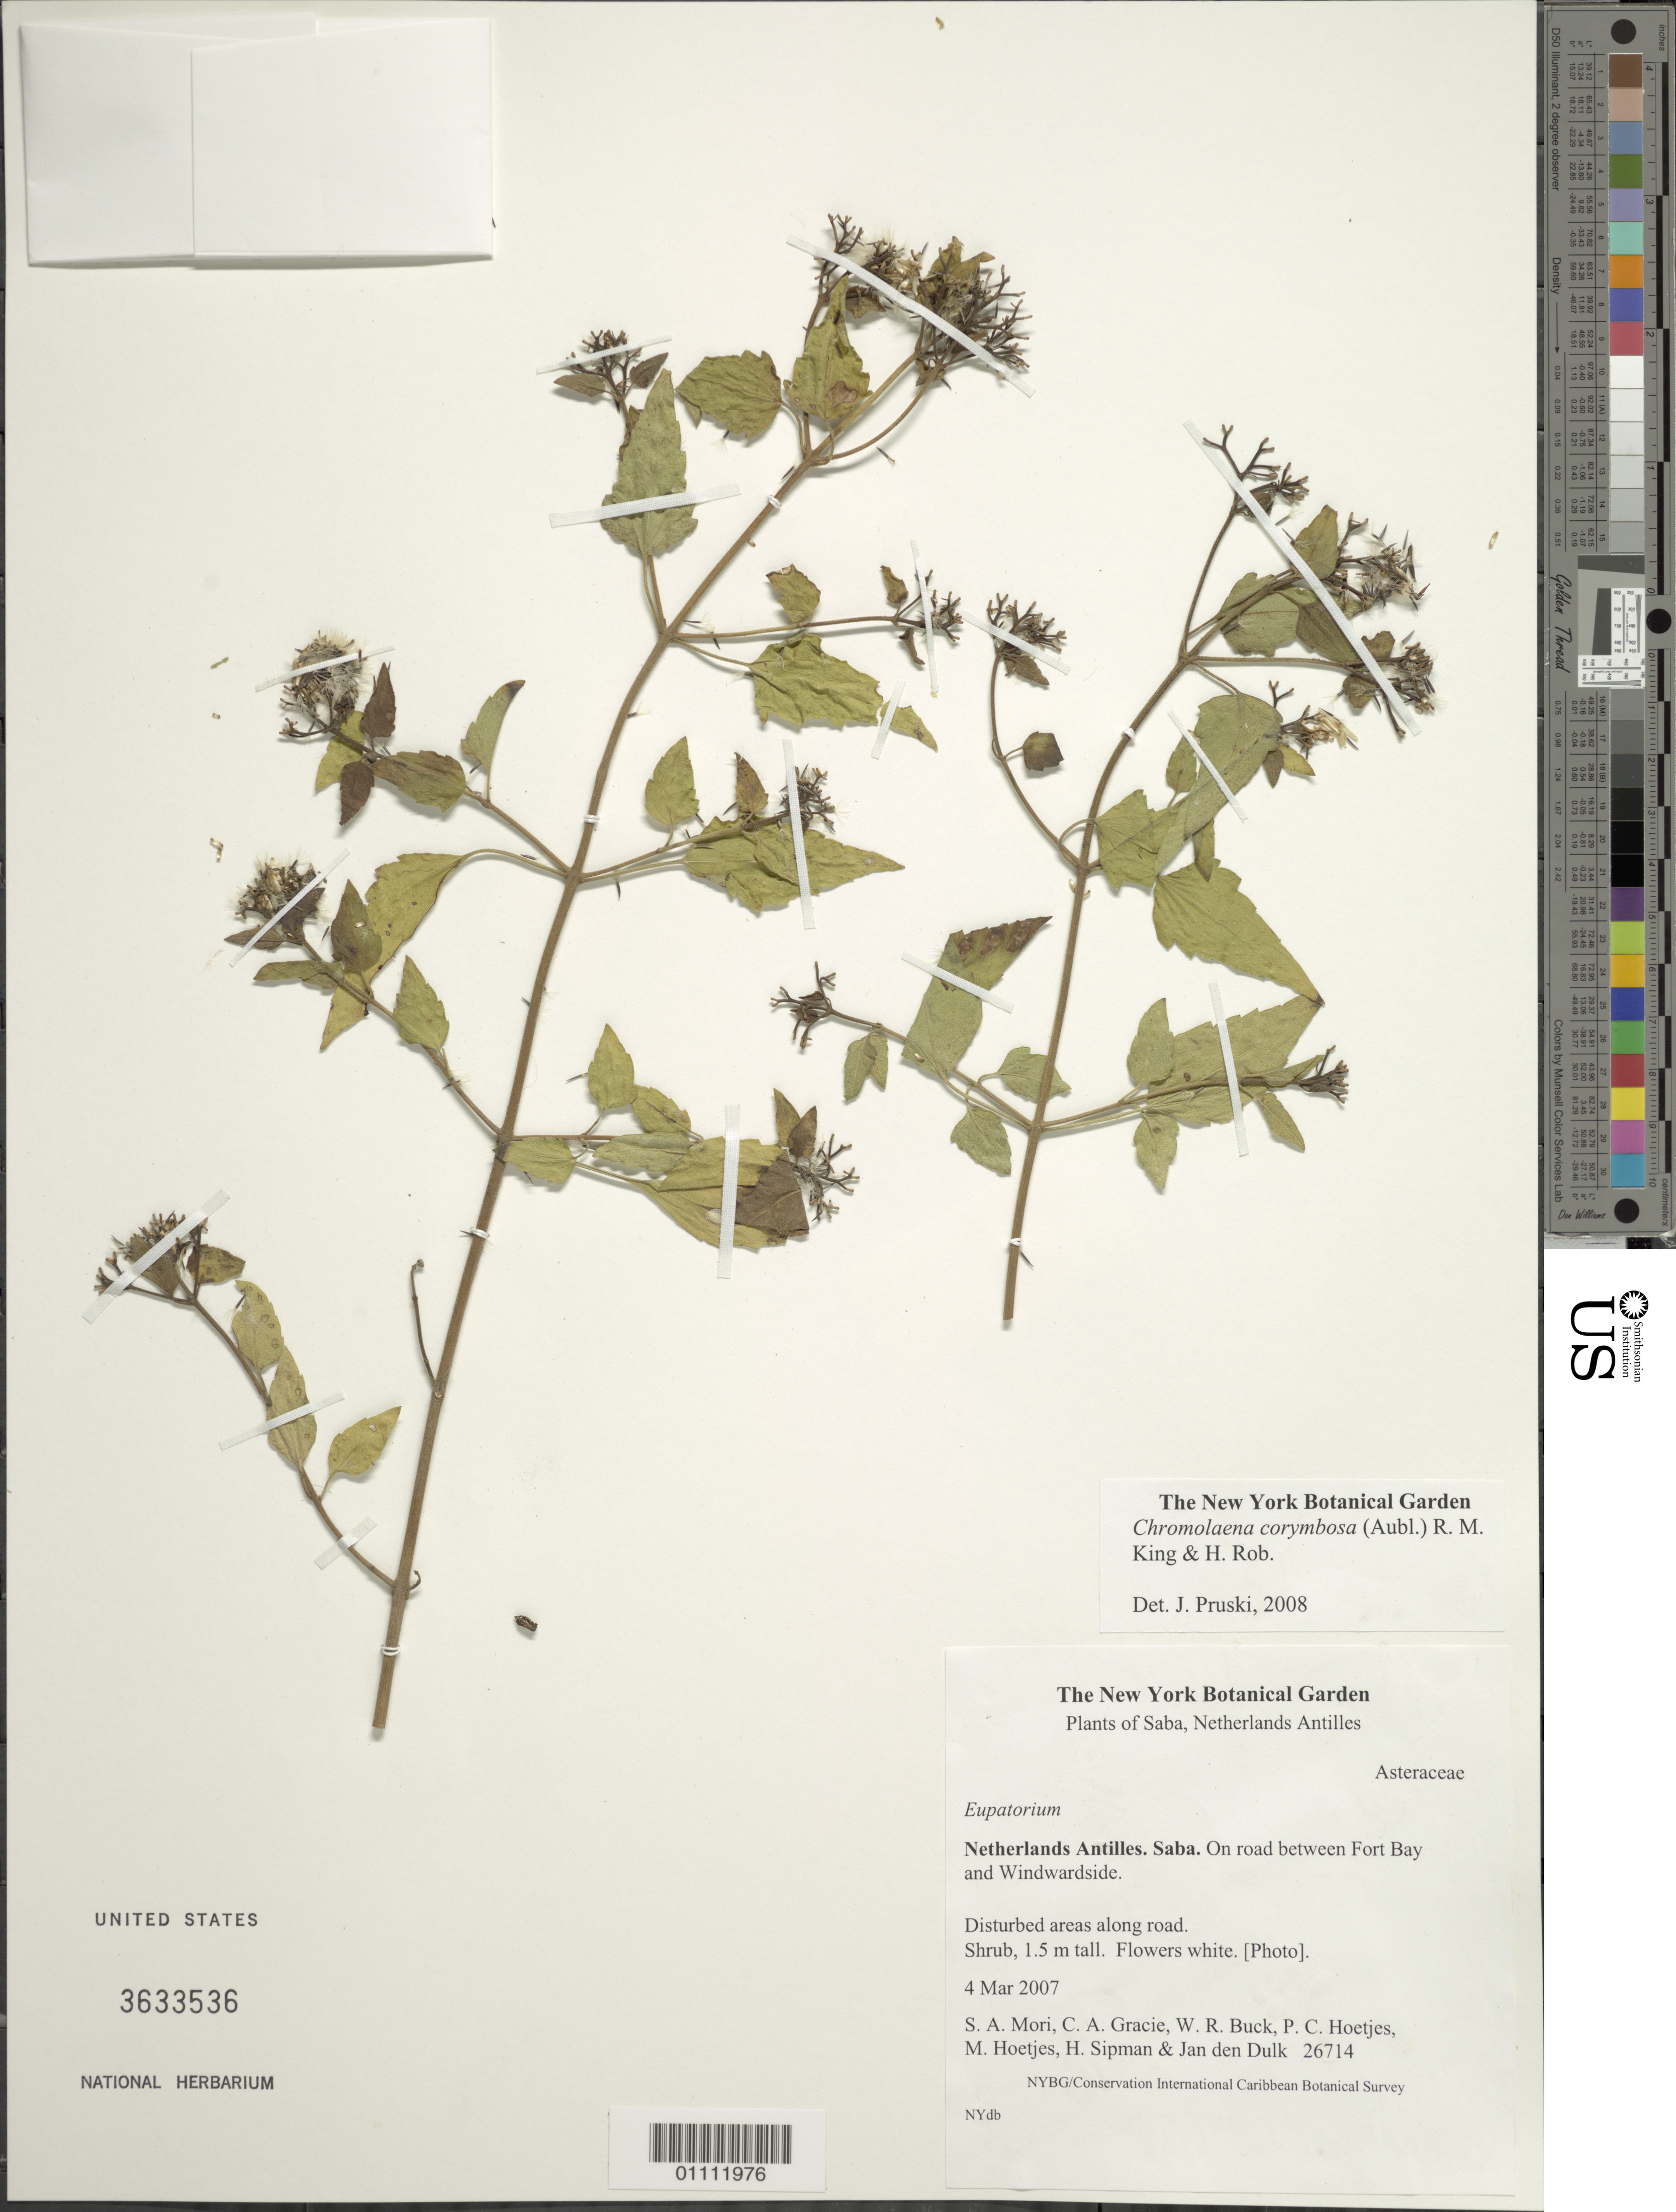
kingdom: Plantae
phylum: Tracheophyta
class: Magnoliopsida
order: Asterales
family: Asteraceae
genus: Chromolaena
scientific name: Chromolaena corymbosa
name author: (Aubl.) R.M. King & H. Rob.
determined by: Pruski, J. F.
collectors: S. Mori, C. A. Gracie, W. R. Buck, P. Hoetjes, M. Hoetjes, H. Sipman & J. den Dulk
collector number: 26714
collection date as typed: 04 Mar 2007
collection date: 2007-03-04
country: Netherlands Antilles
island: Saba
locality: Fort Bay to Windwardside road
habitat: Disturbed areas along road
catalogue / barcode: US 3633536